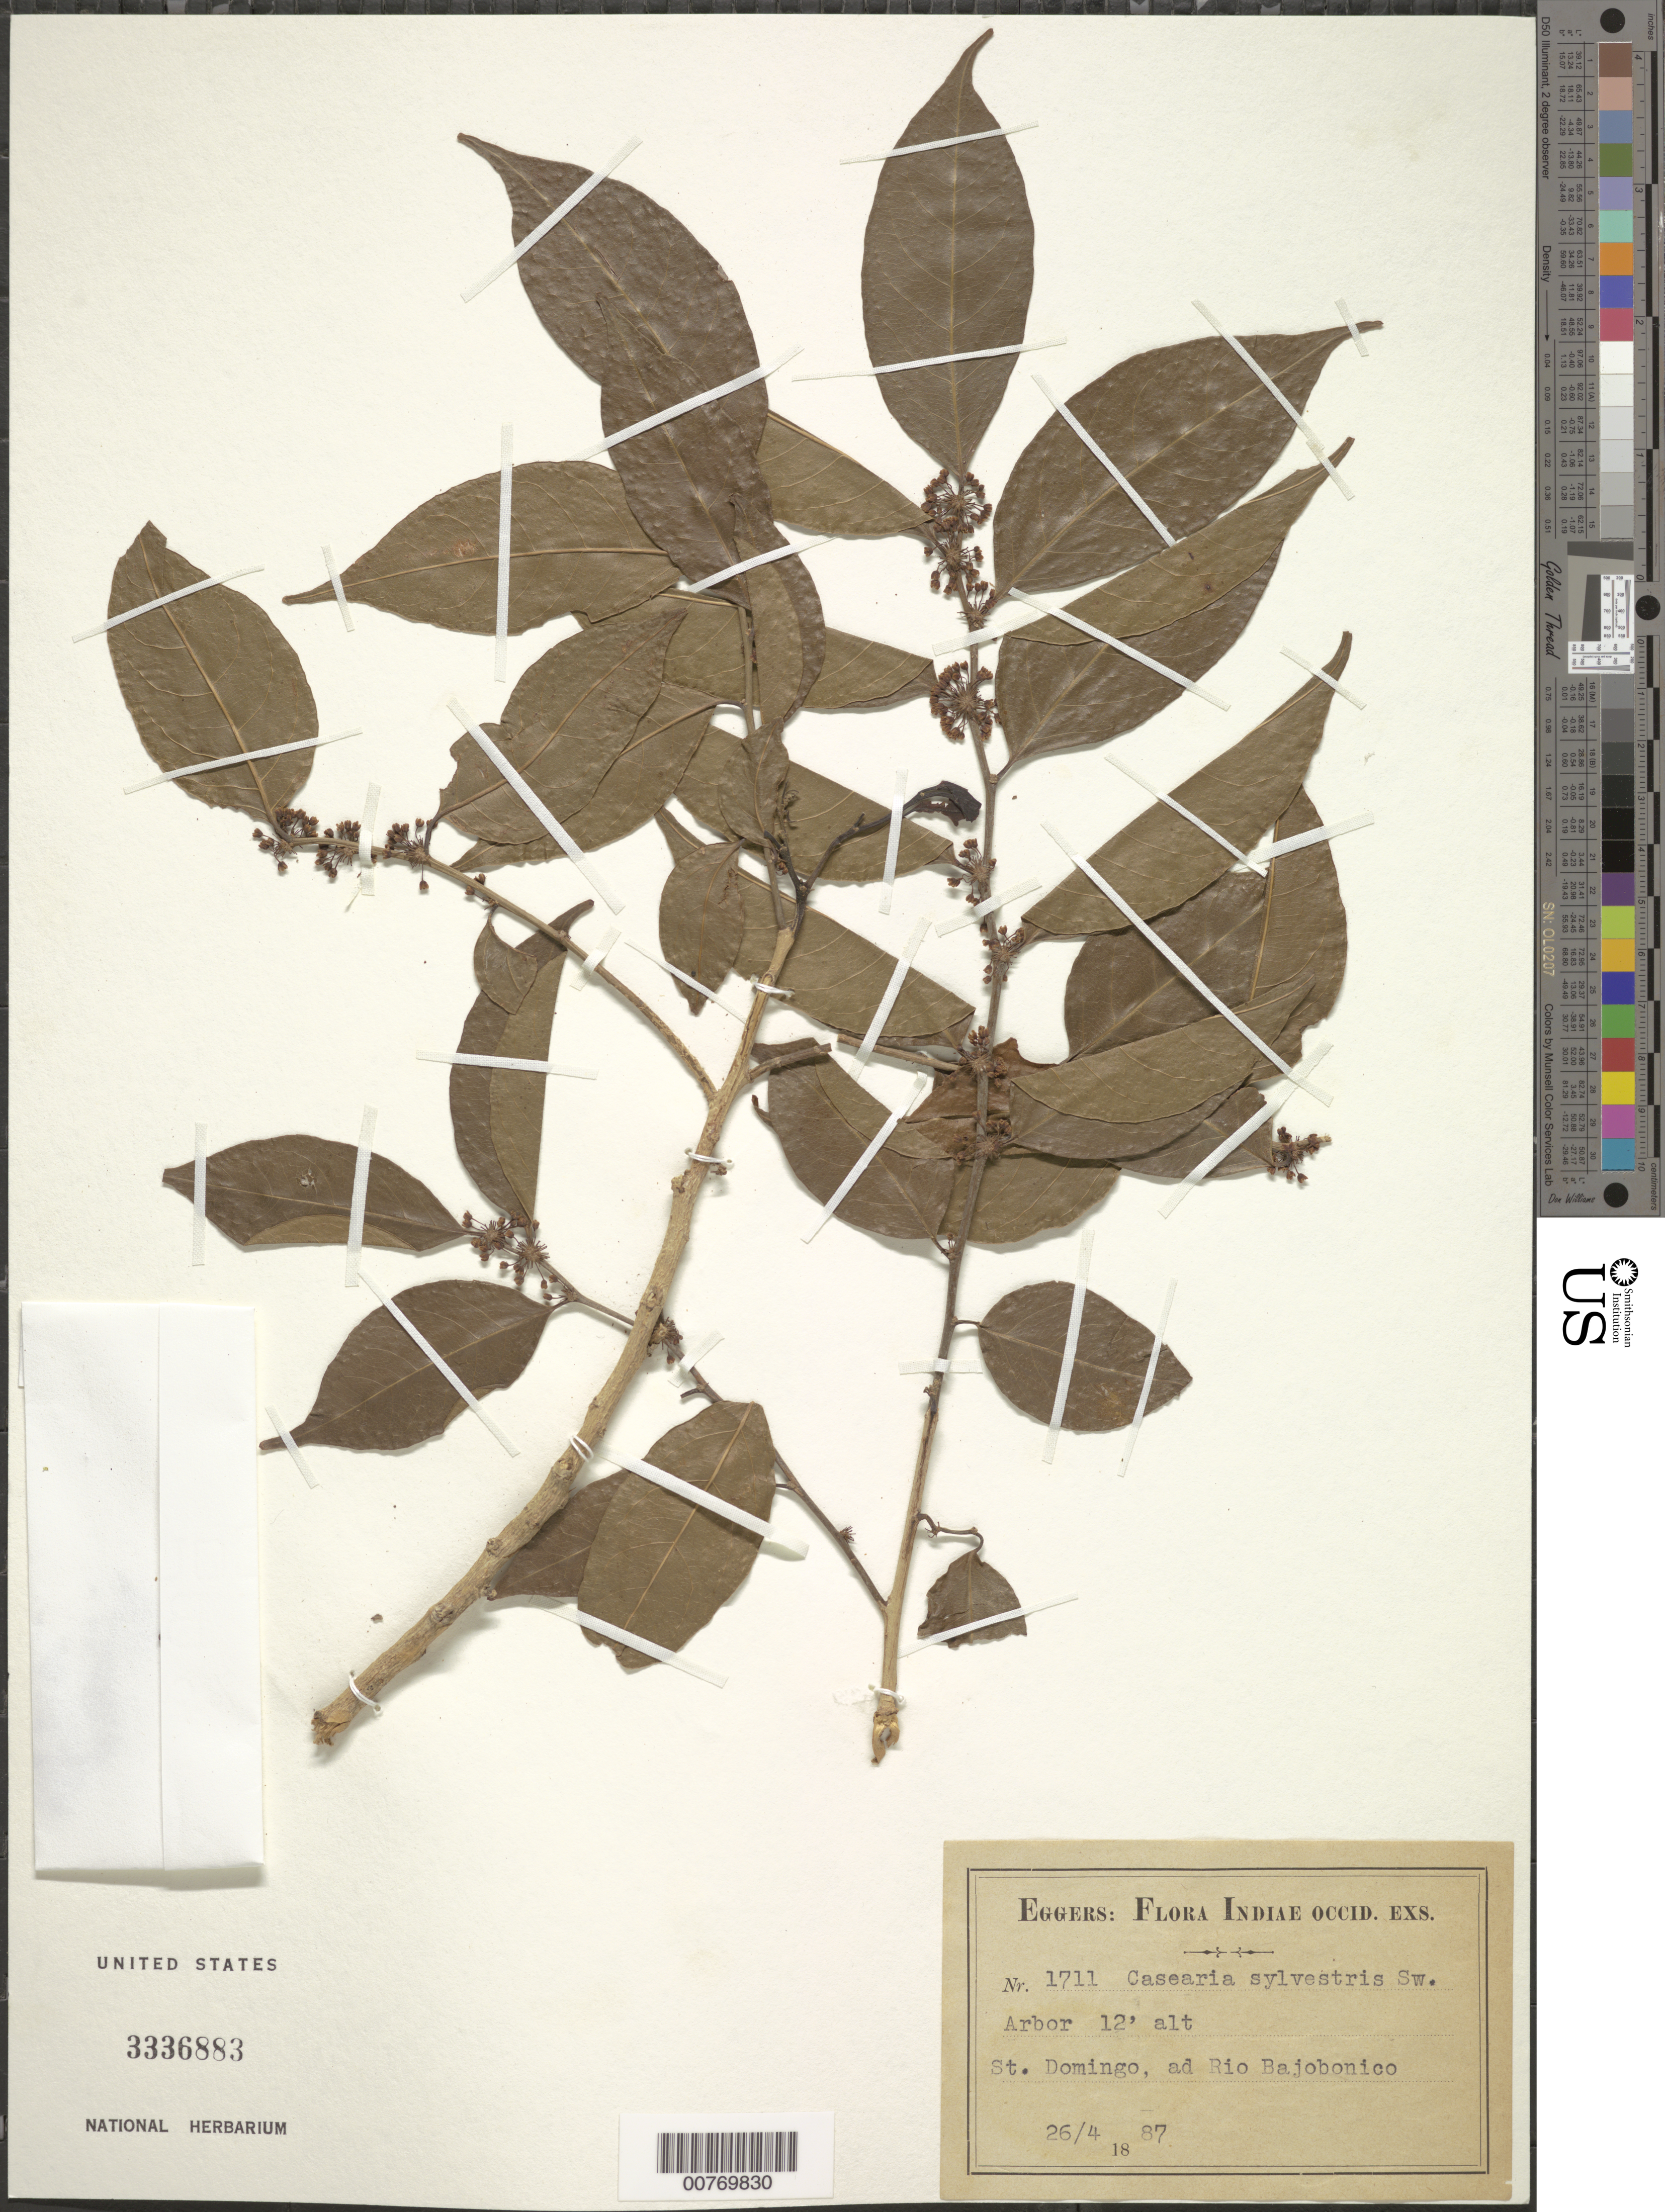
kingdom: Plantae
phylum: Tracheophyta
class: Magnoliopsida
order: Malpighiales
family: Salicaceae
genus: Casearia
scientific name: Casearia sylvestris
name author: Sw.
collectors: H. F. A. von Eggers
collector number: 1711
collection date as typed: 26 Apr 1887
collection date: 1887-04-26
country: Dominican Republic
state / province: Santo Domingo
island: Hispaniola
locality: Bajobonico river.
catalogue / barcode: US 3336883